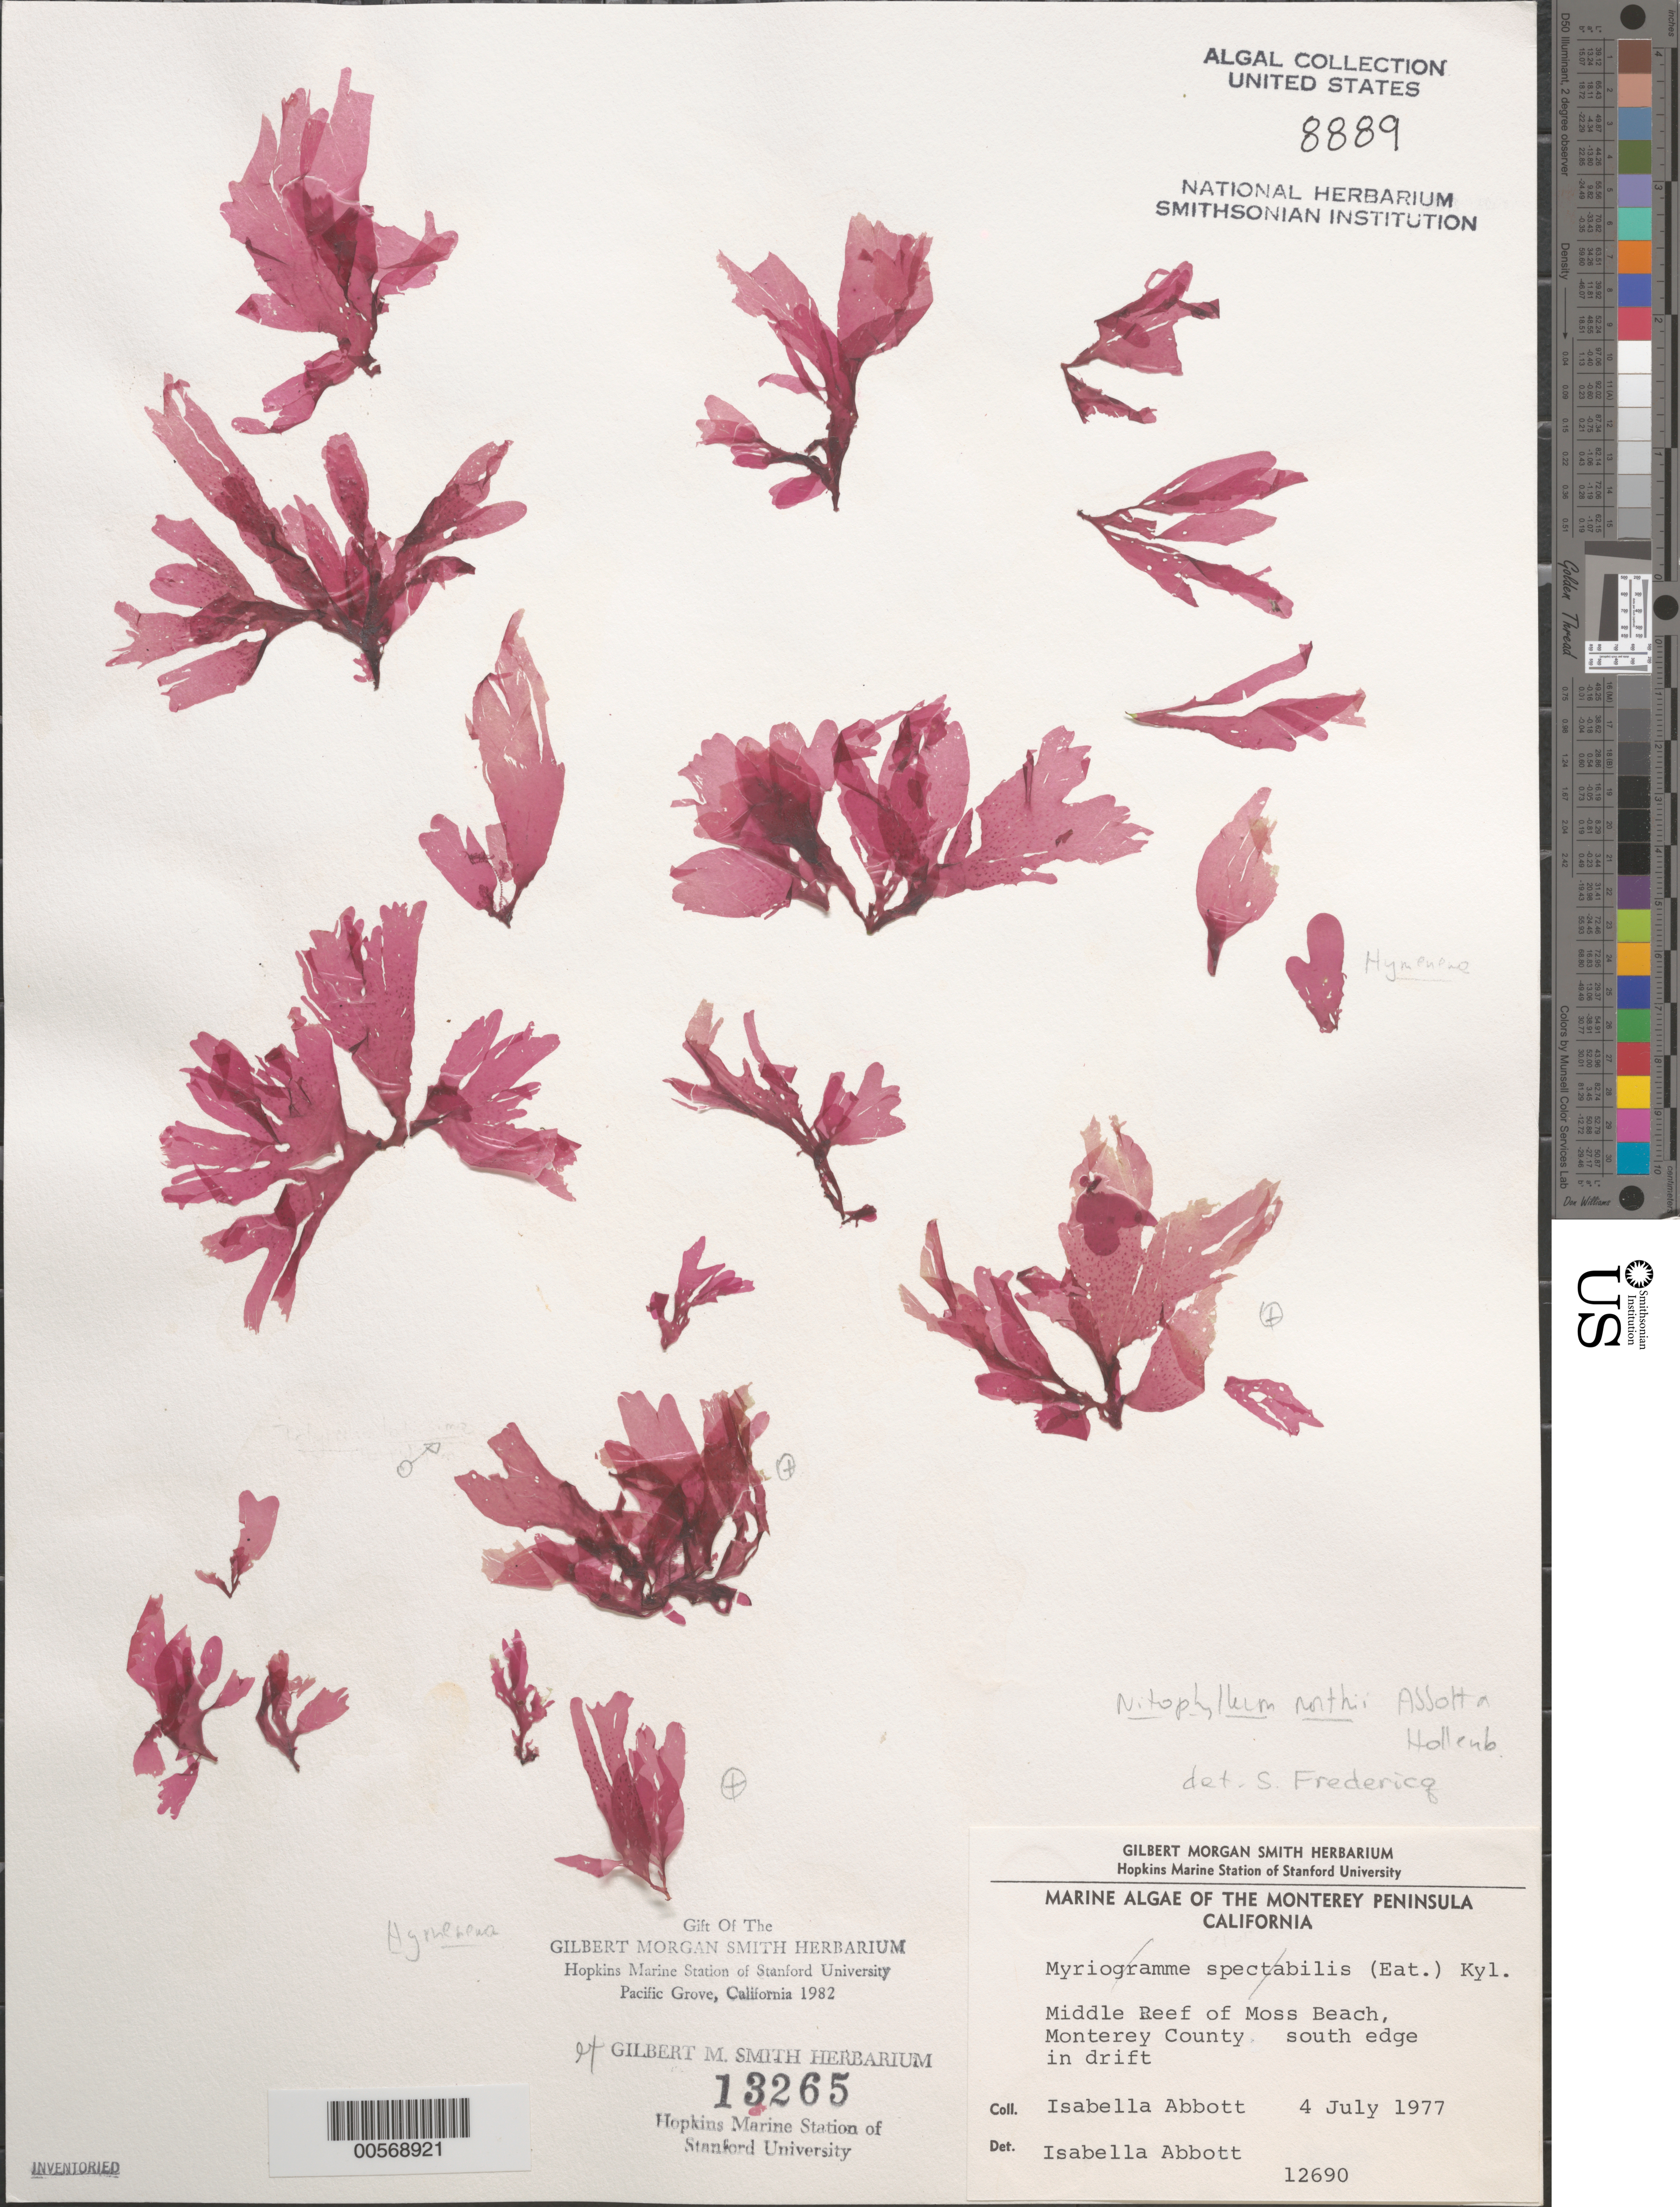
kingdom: Plantae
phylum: Rhodophyta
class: Florideophyceae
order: Ceramiales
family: Delesseriaceae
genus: Nitophyllum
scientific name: Nitophyllum northii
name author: Hollenb. & I.A. Abbott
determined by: Fredericq, S.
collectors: I. A. Abbott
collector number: IAA 12690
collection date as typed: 04 Jul 1977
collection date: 1977-07-04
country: United States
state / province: California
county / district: Monterey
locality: Middle Reef of Moss Beach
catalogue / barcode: US 8889